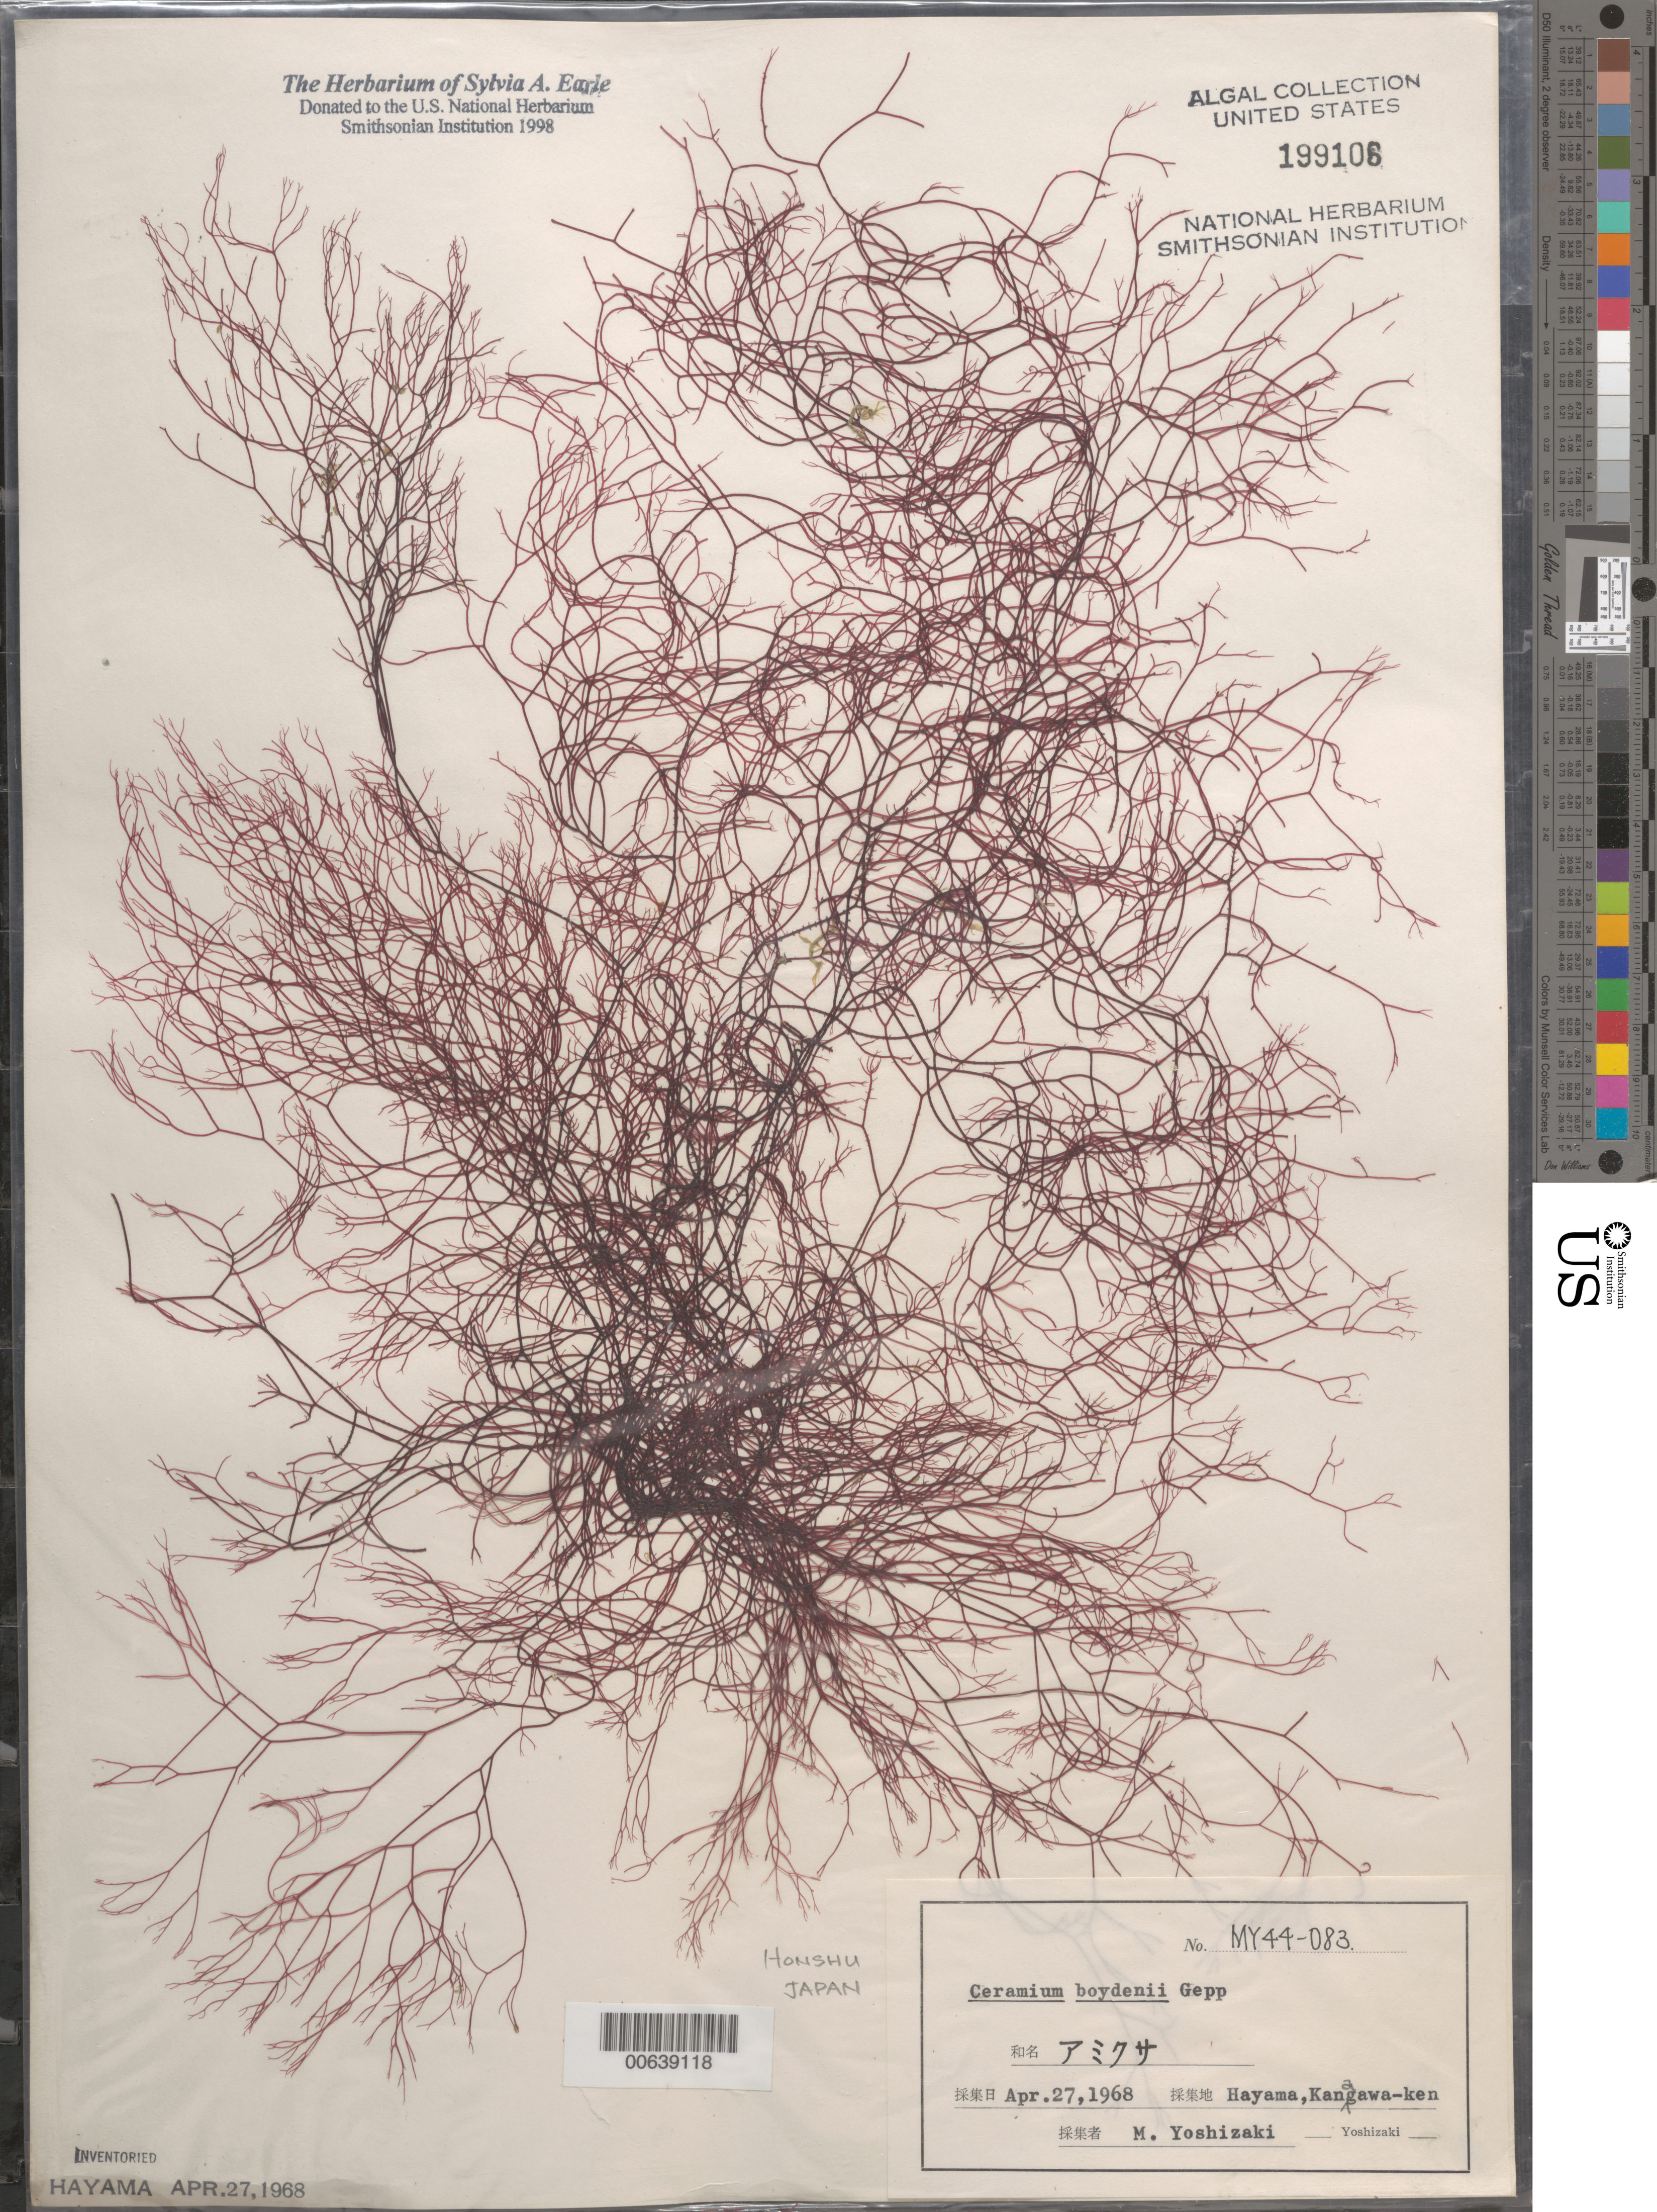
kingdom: Plantae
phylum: Rhodophyta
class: Florideophyceae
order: Ceramiales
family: Ceramiaceae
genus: Ceramium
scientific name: Ceramium boydenii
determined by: Yoshizaki, M.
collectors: M. Yoshizaki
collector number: My 44-083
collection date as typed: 27 Apr 1968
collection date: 1968-04-27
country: Japan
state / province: Kanagawa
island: Honshu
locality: Hayama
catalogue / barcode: US 199106